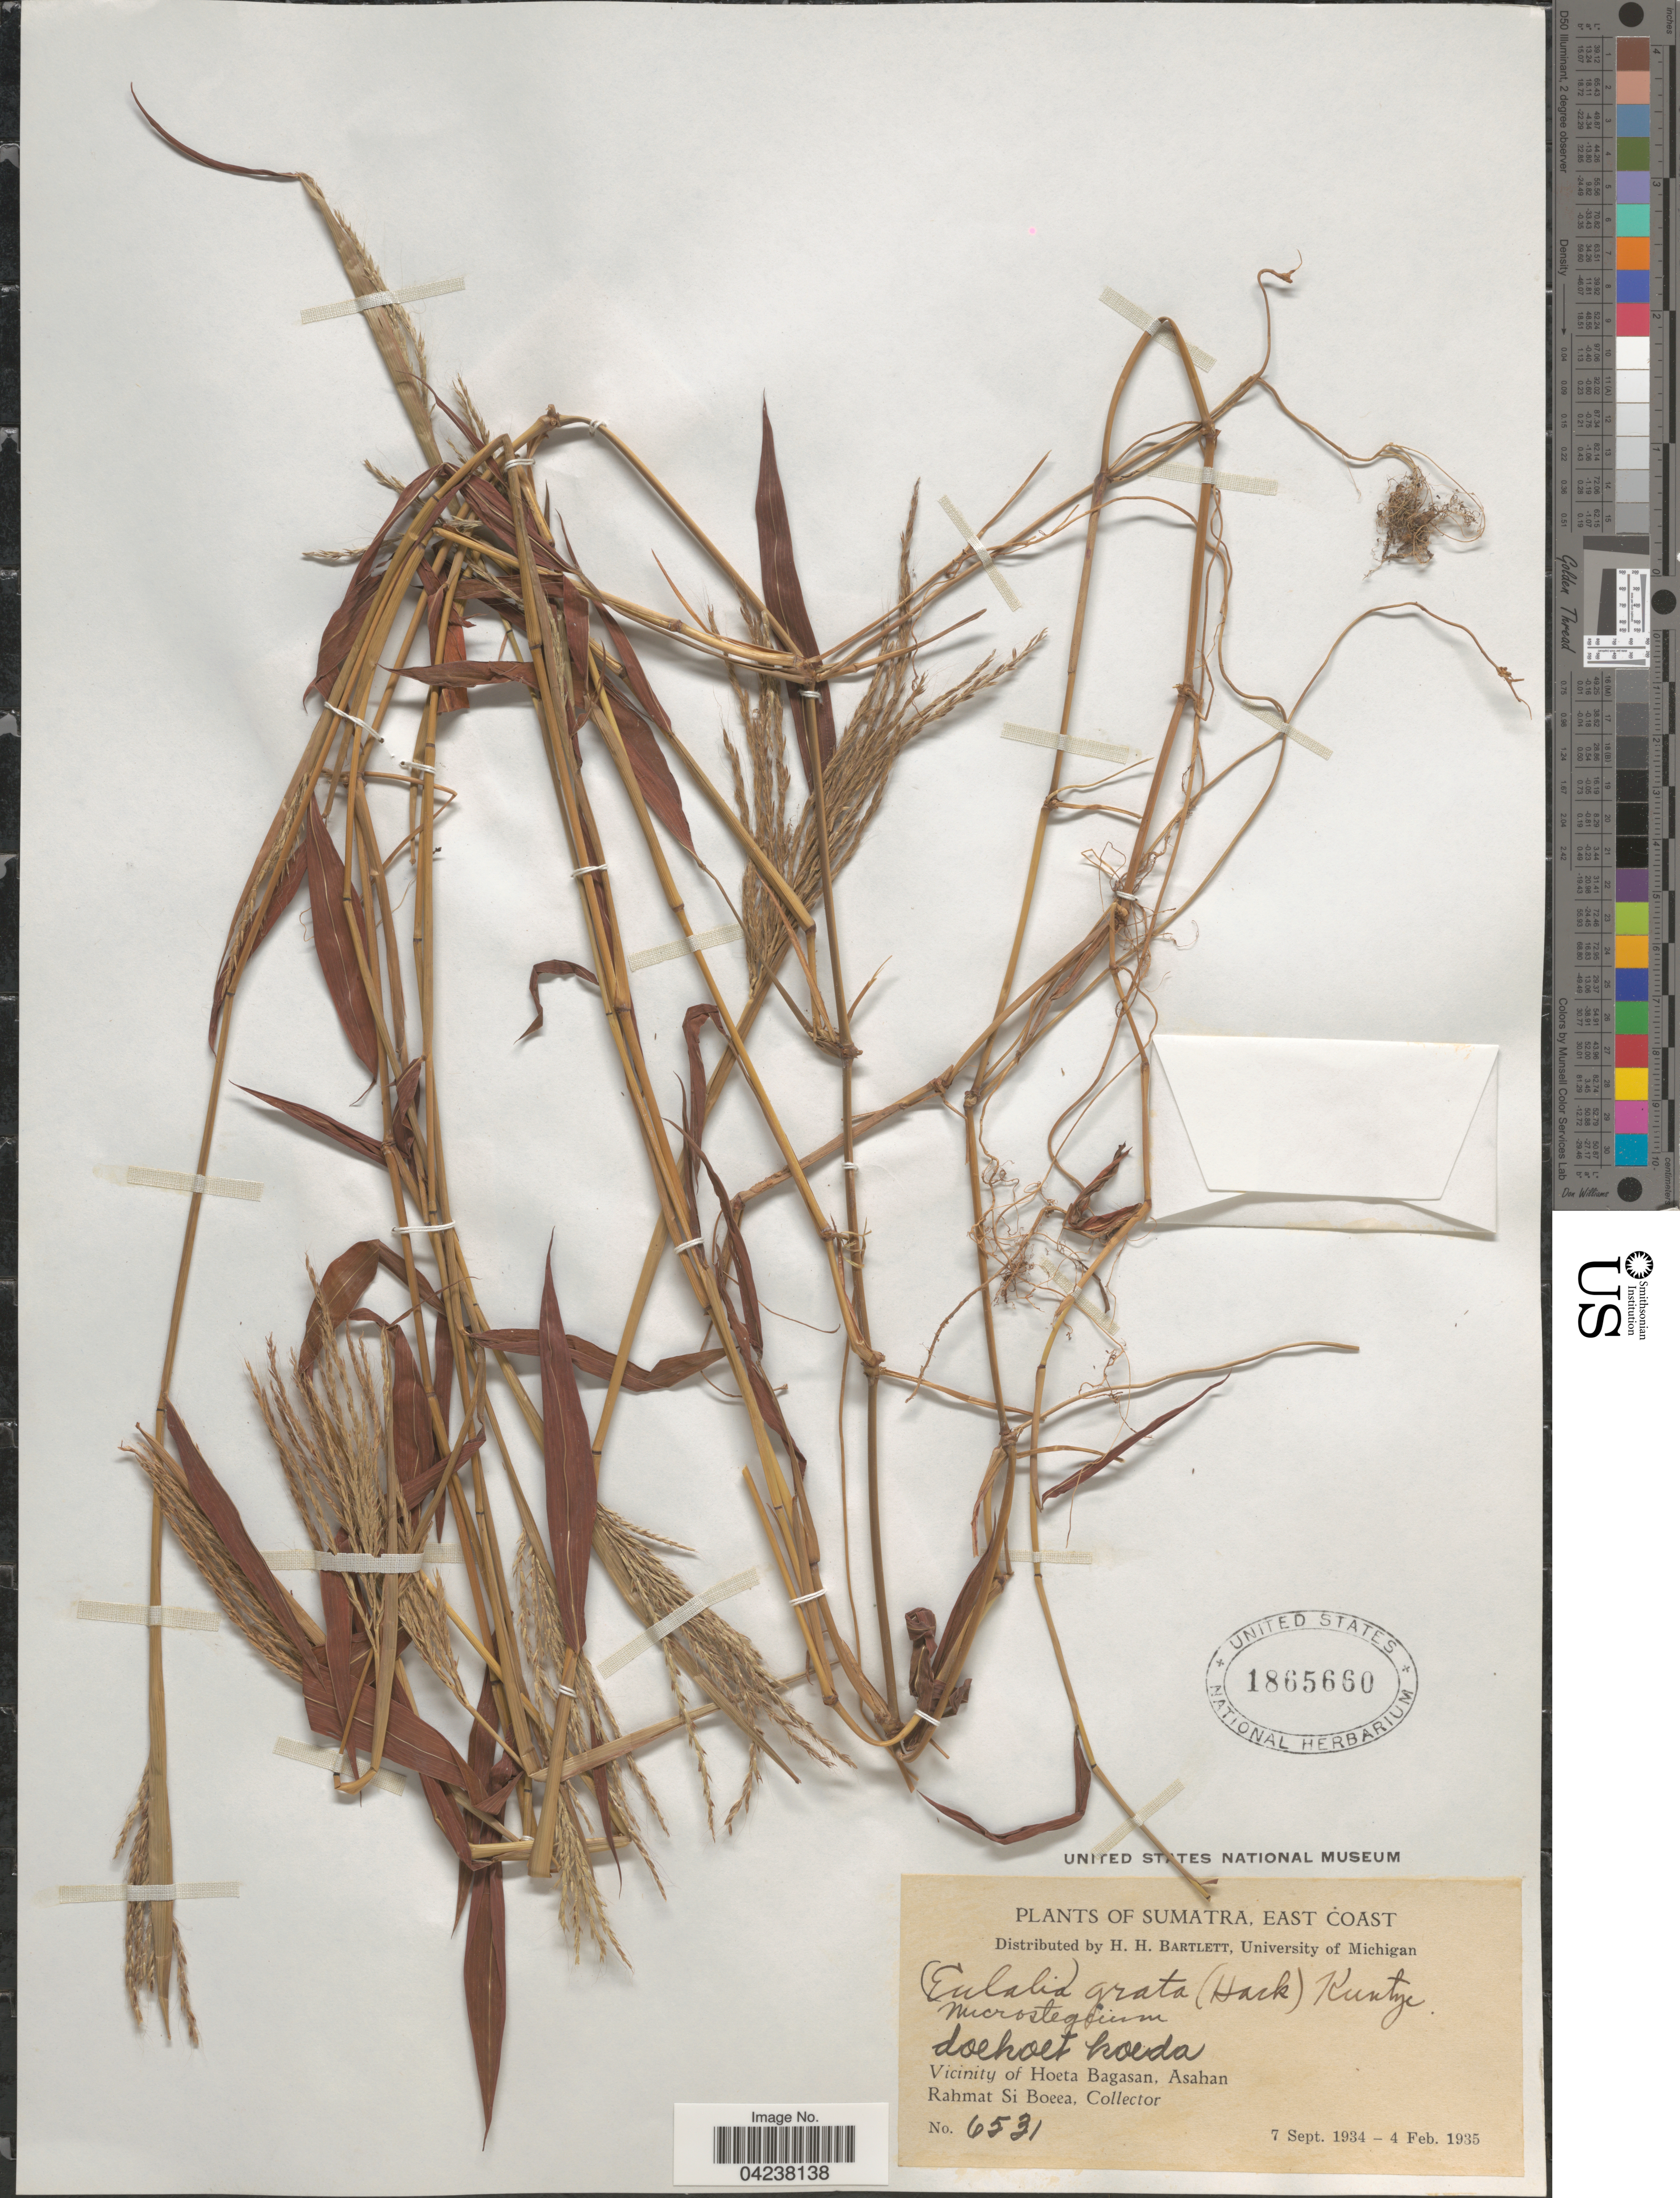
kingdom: Plantae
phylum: Tracheophyta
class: Liliopsida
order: Poales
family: Poaceae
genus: Microstegium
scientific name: Microstegium fasciculatum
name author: (L.) Henr.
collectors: Rahmat Si Boeea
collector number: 6531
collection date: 1934-09-07/1935-02-04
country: Indonesia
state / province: Sumatra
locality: (East Coast). Vicinity of Hoeta Bagasan, Asahan.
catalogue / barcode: US 1865660